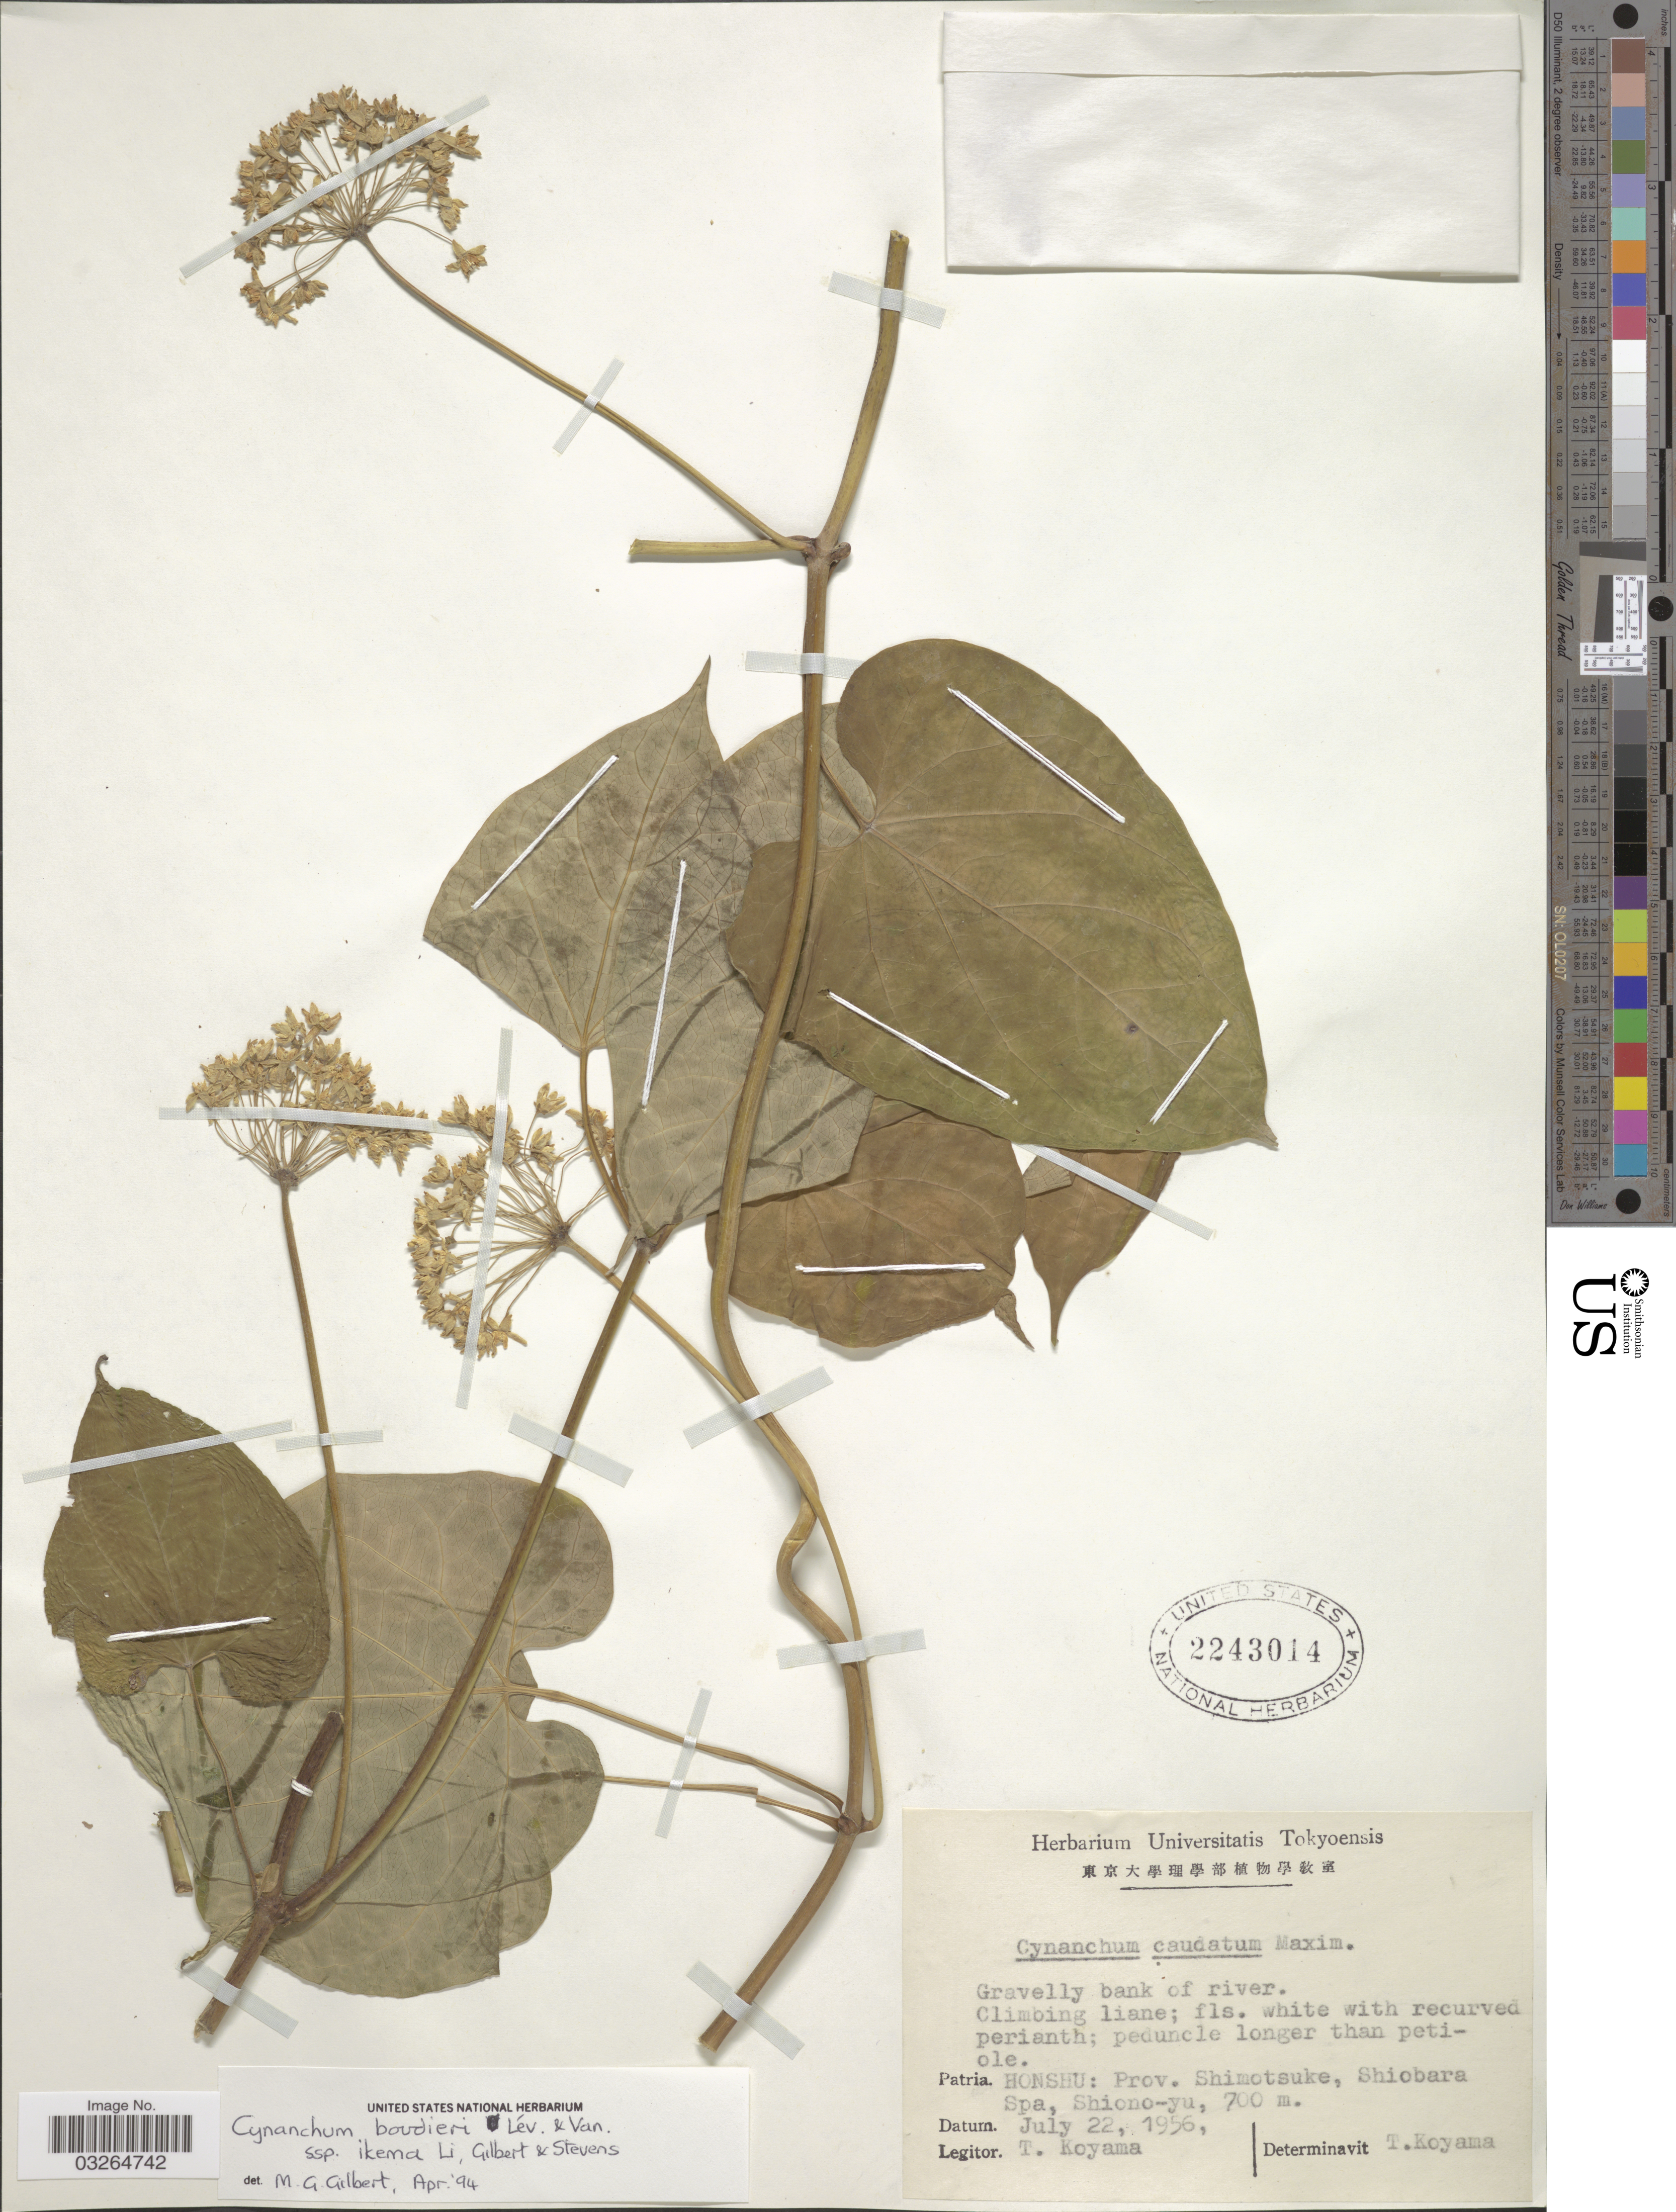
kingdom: Plantae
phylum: Tracheophyta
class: Magnoliopsida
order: Gentianales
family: Apocynaceae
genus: Cynanchum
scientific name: Cynanchum boudieri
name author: H. Lév. & Vaniot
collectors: T. Koyama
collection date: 1956-07-22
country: Japan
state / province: Tokyo, Federal City of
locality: Honshu: Prov. Shimotsuke, Shiobara Spa, Shiono-yu.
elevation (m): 700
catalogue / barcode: US 2243014